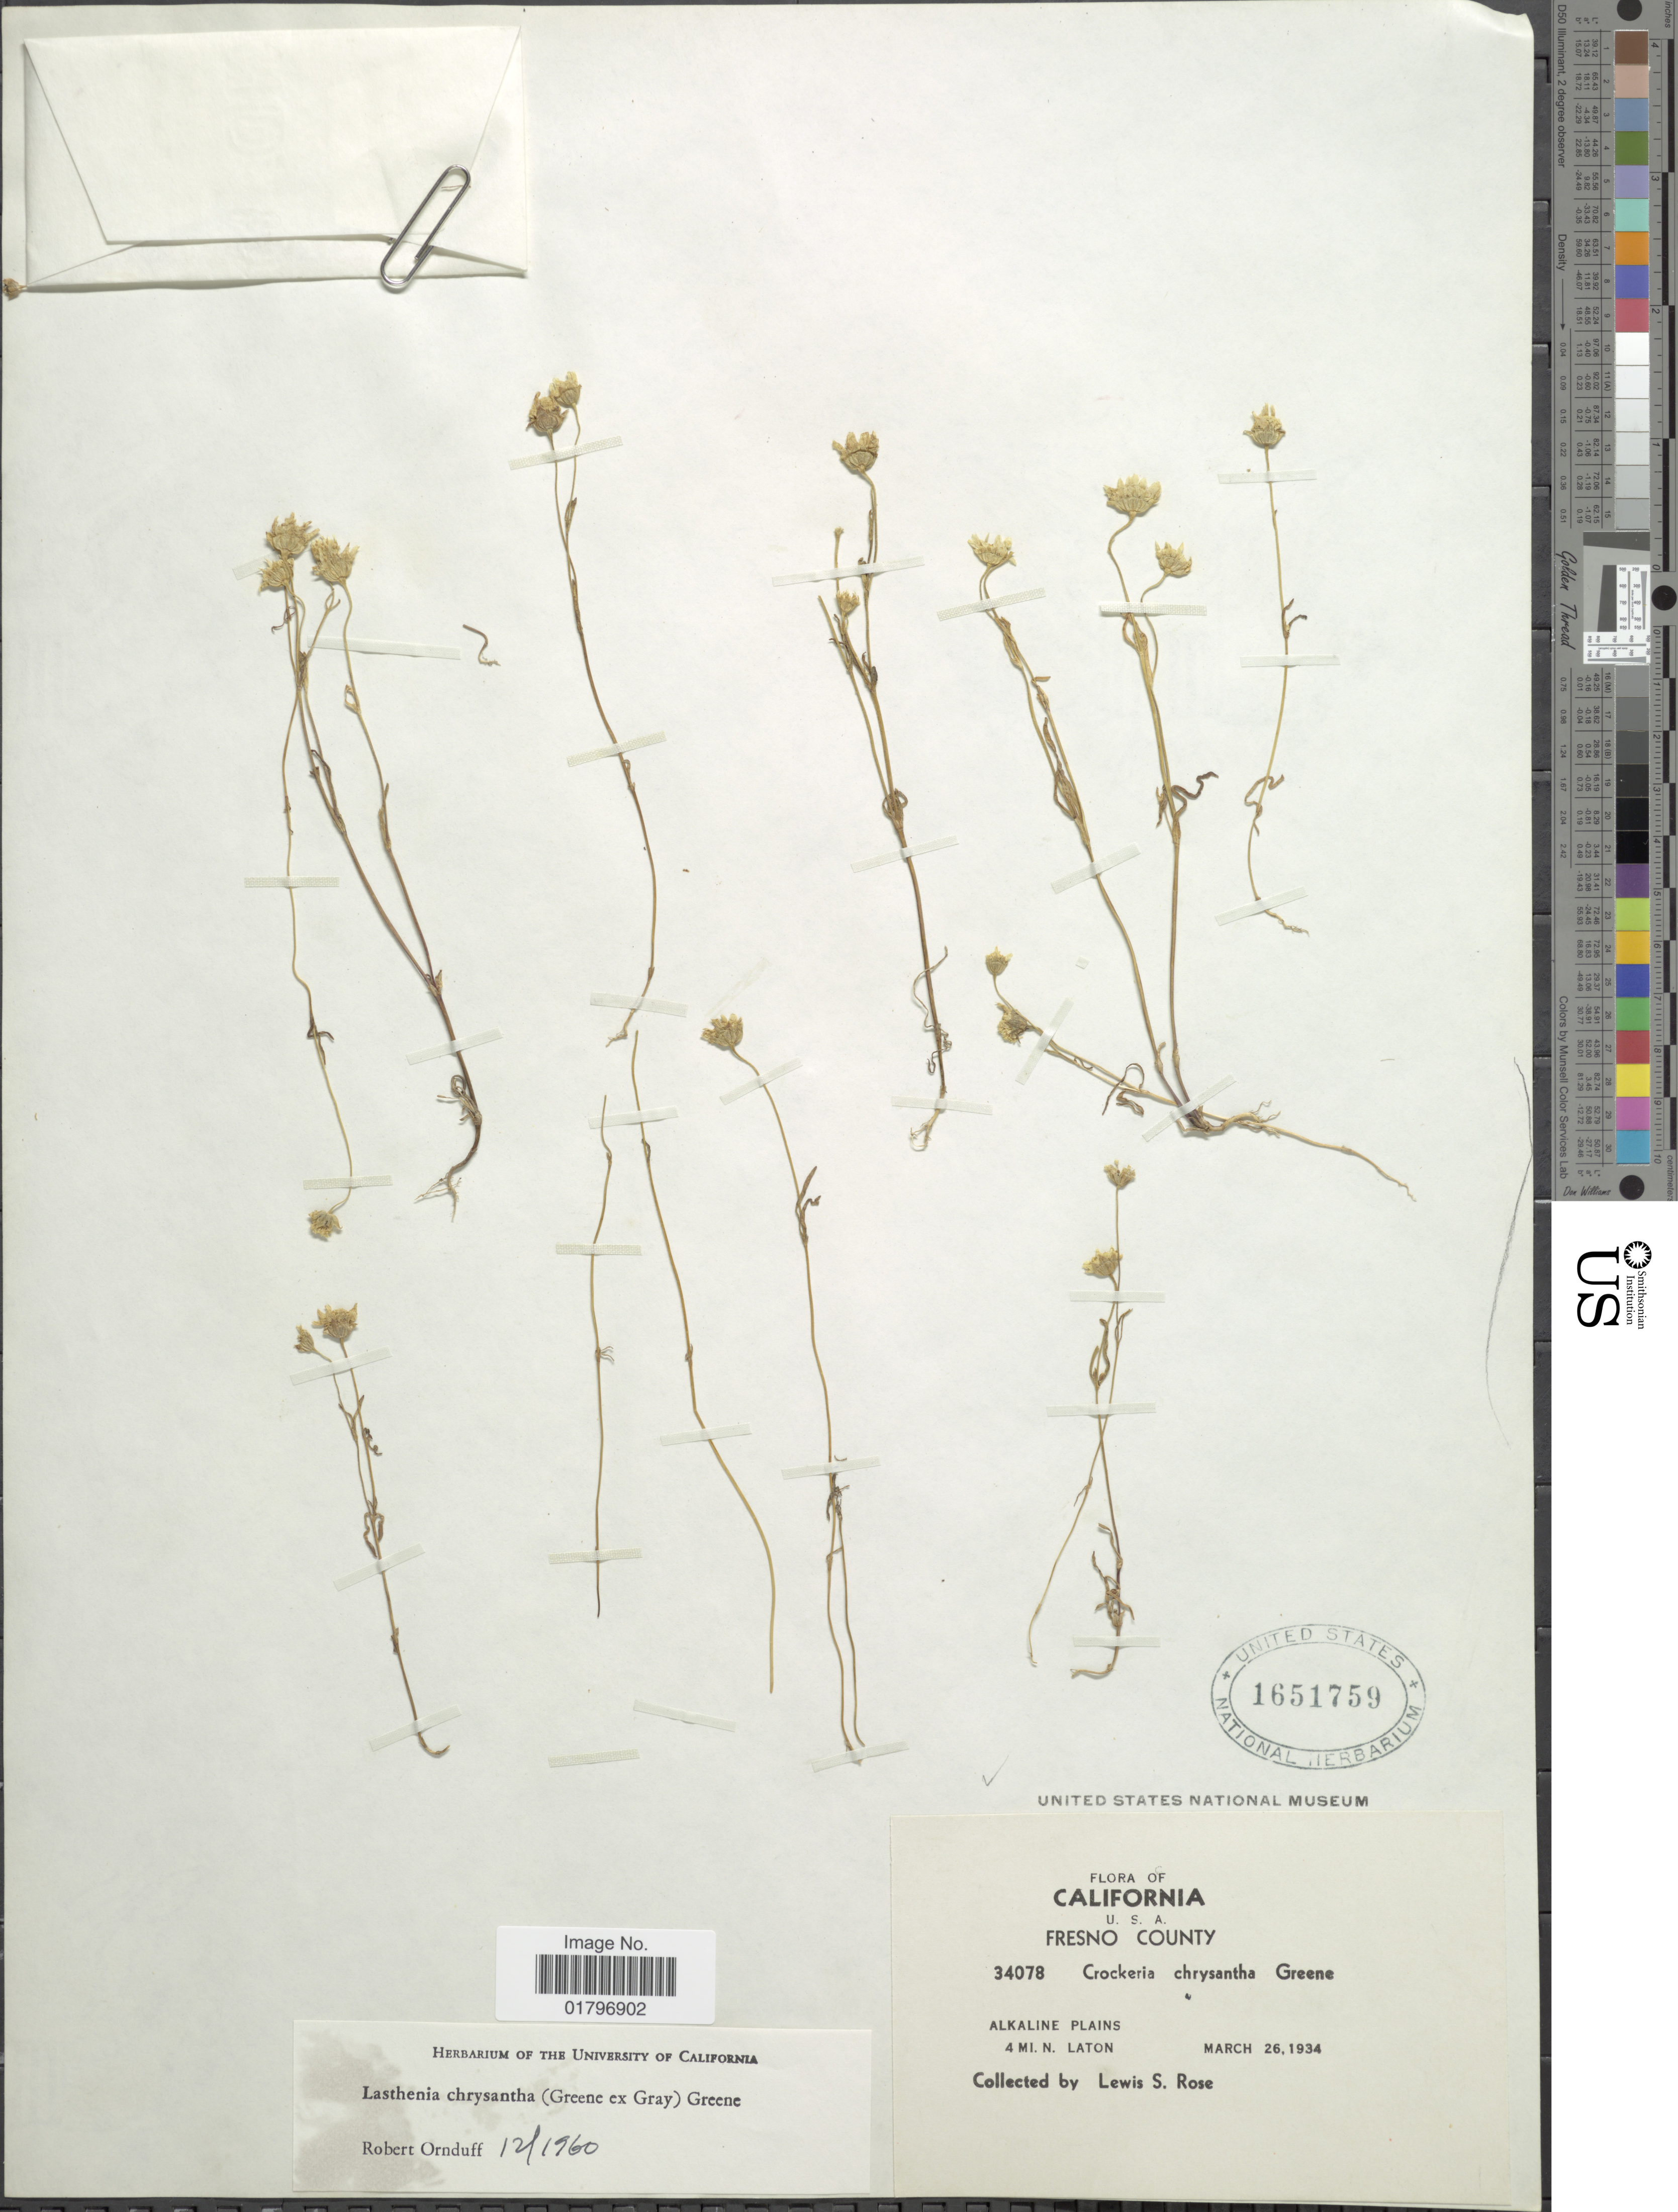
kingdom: Plantae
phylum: Tracheophyta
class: Magnoliopsida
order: Asterales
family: Asteraceae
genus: Lasthenia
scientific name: Lasthenia chrysantha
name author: (Greene ex A. Gray) Greene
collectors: L. S. Rose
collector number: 34078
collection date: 1934-03-26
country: United States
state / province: California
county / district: Fresno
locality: Fresno County. Alkaline Plains. 4 mi. N. Laton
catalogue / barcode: US 1651759